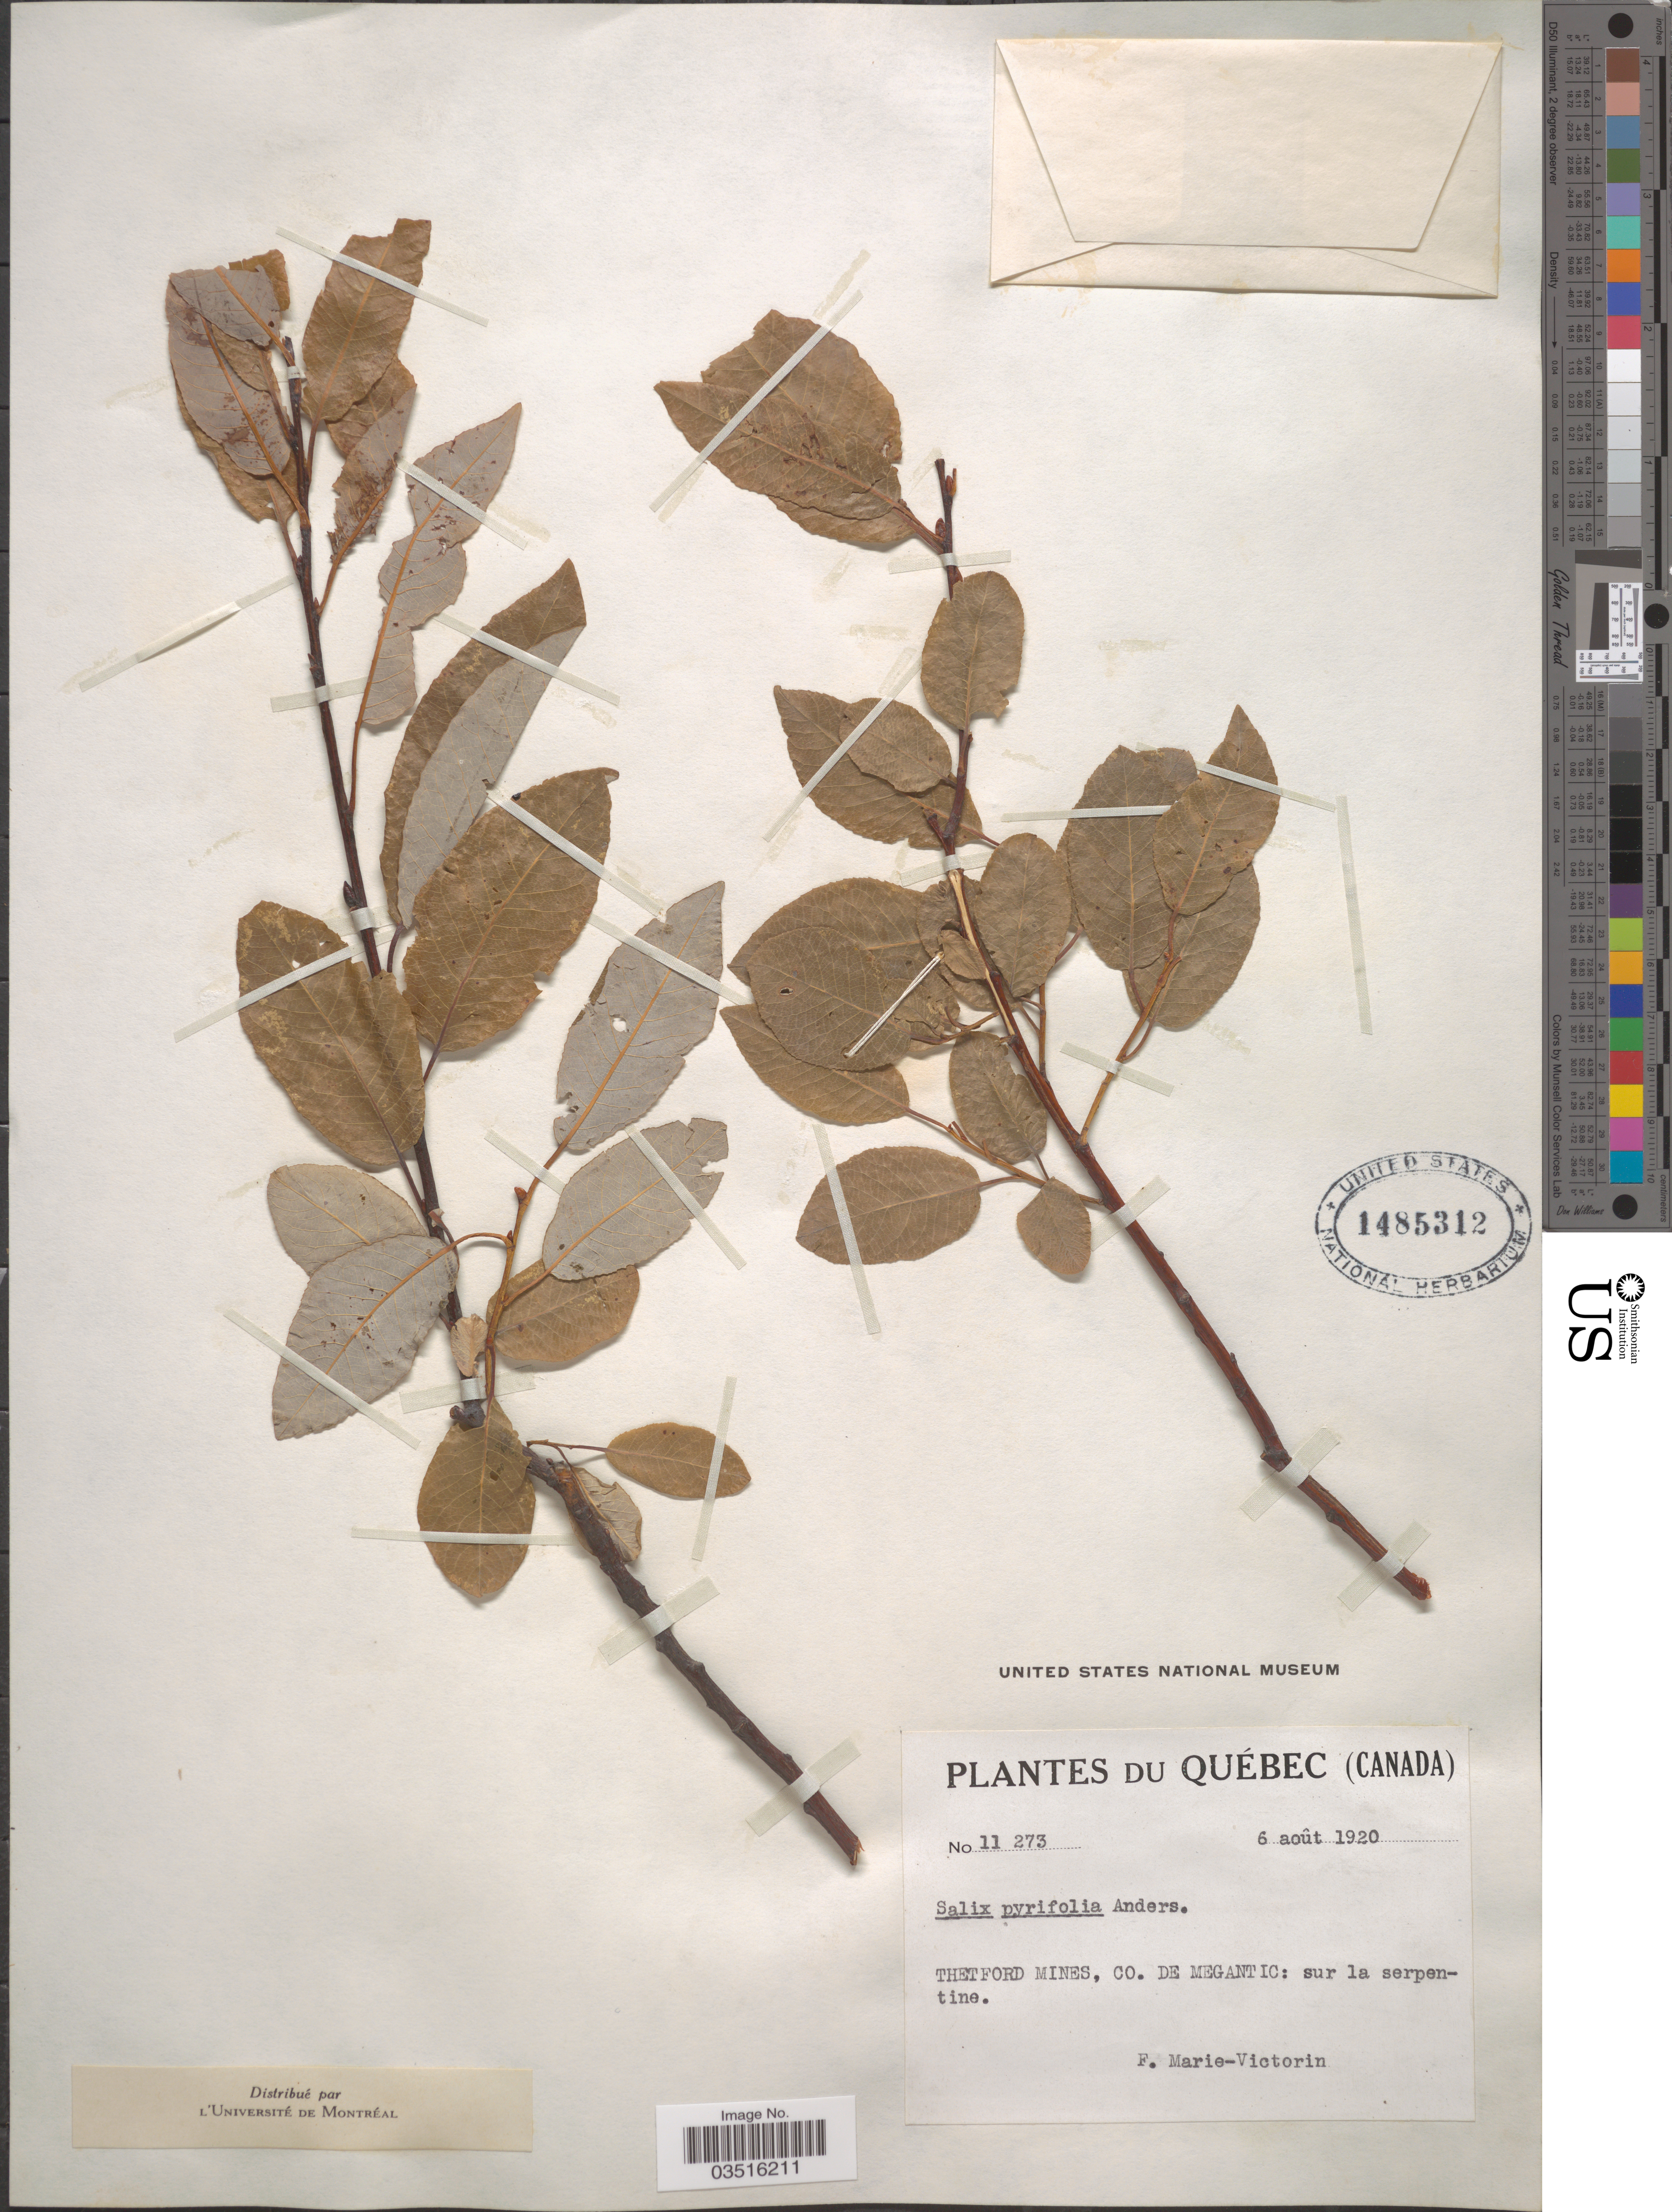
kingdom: Plantae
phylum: Tracheophyta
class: Magnoliopsida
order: Malpighiales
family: Salicaceae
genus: Salix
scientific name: Salix pyrifolia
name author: Ledeb.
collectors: F. Marie-Victorin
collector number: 11273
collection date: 1920-08-06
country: Canada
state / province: Quebec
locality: Thetford Mines, Co. de Megantic: sur la serpentine.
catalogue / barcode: US 1485312